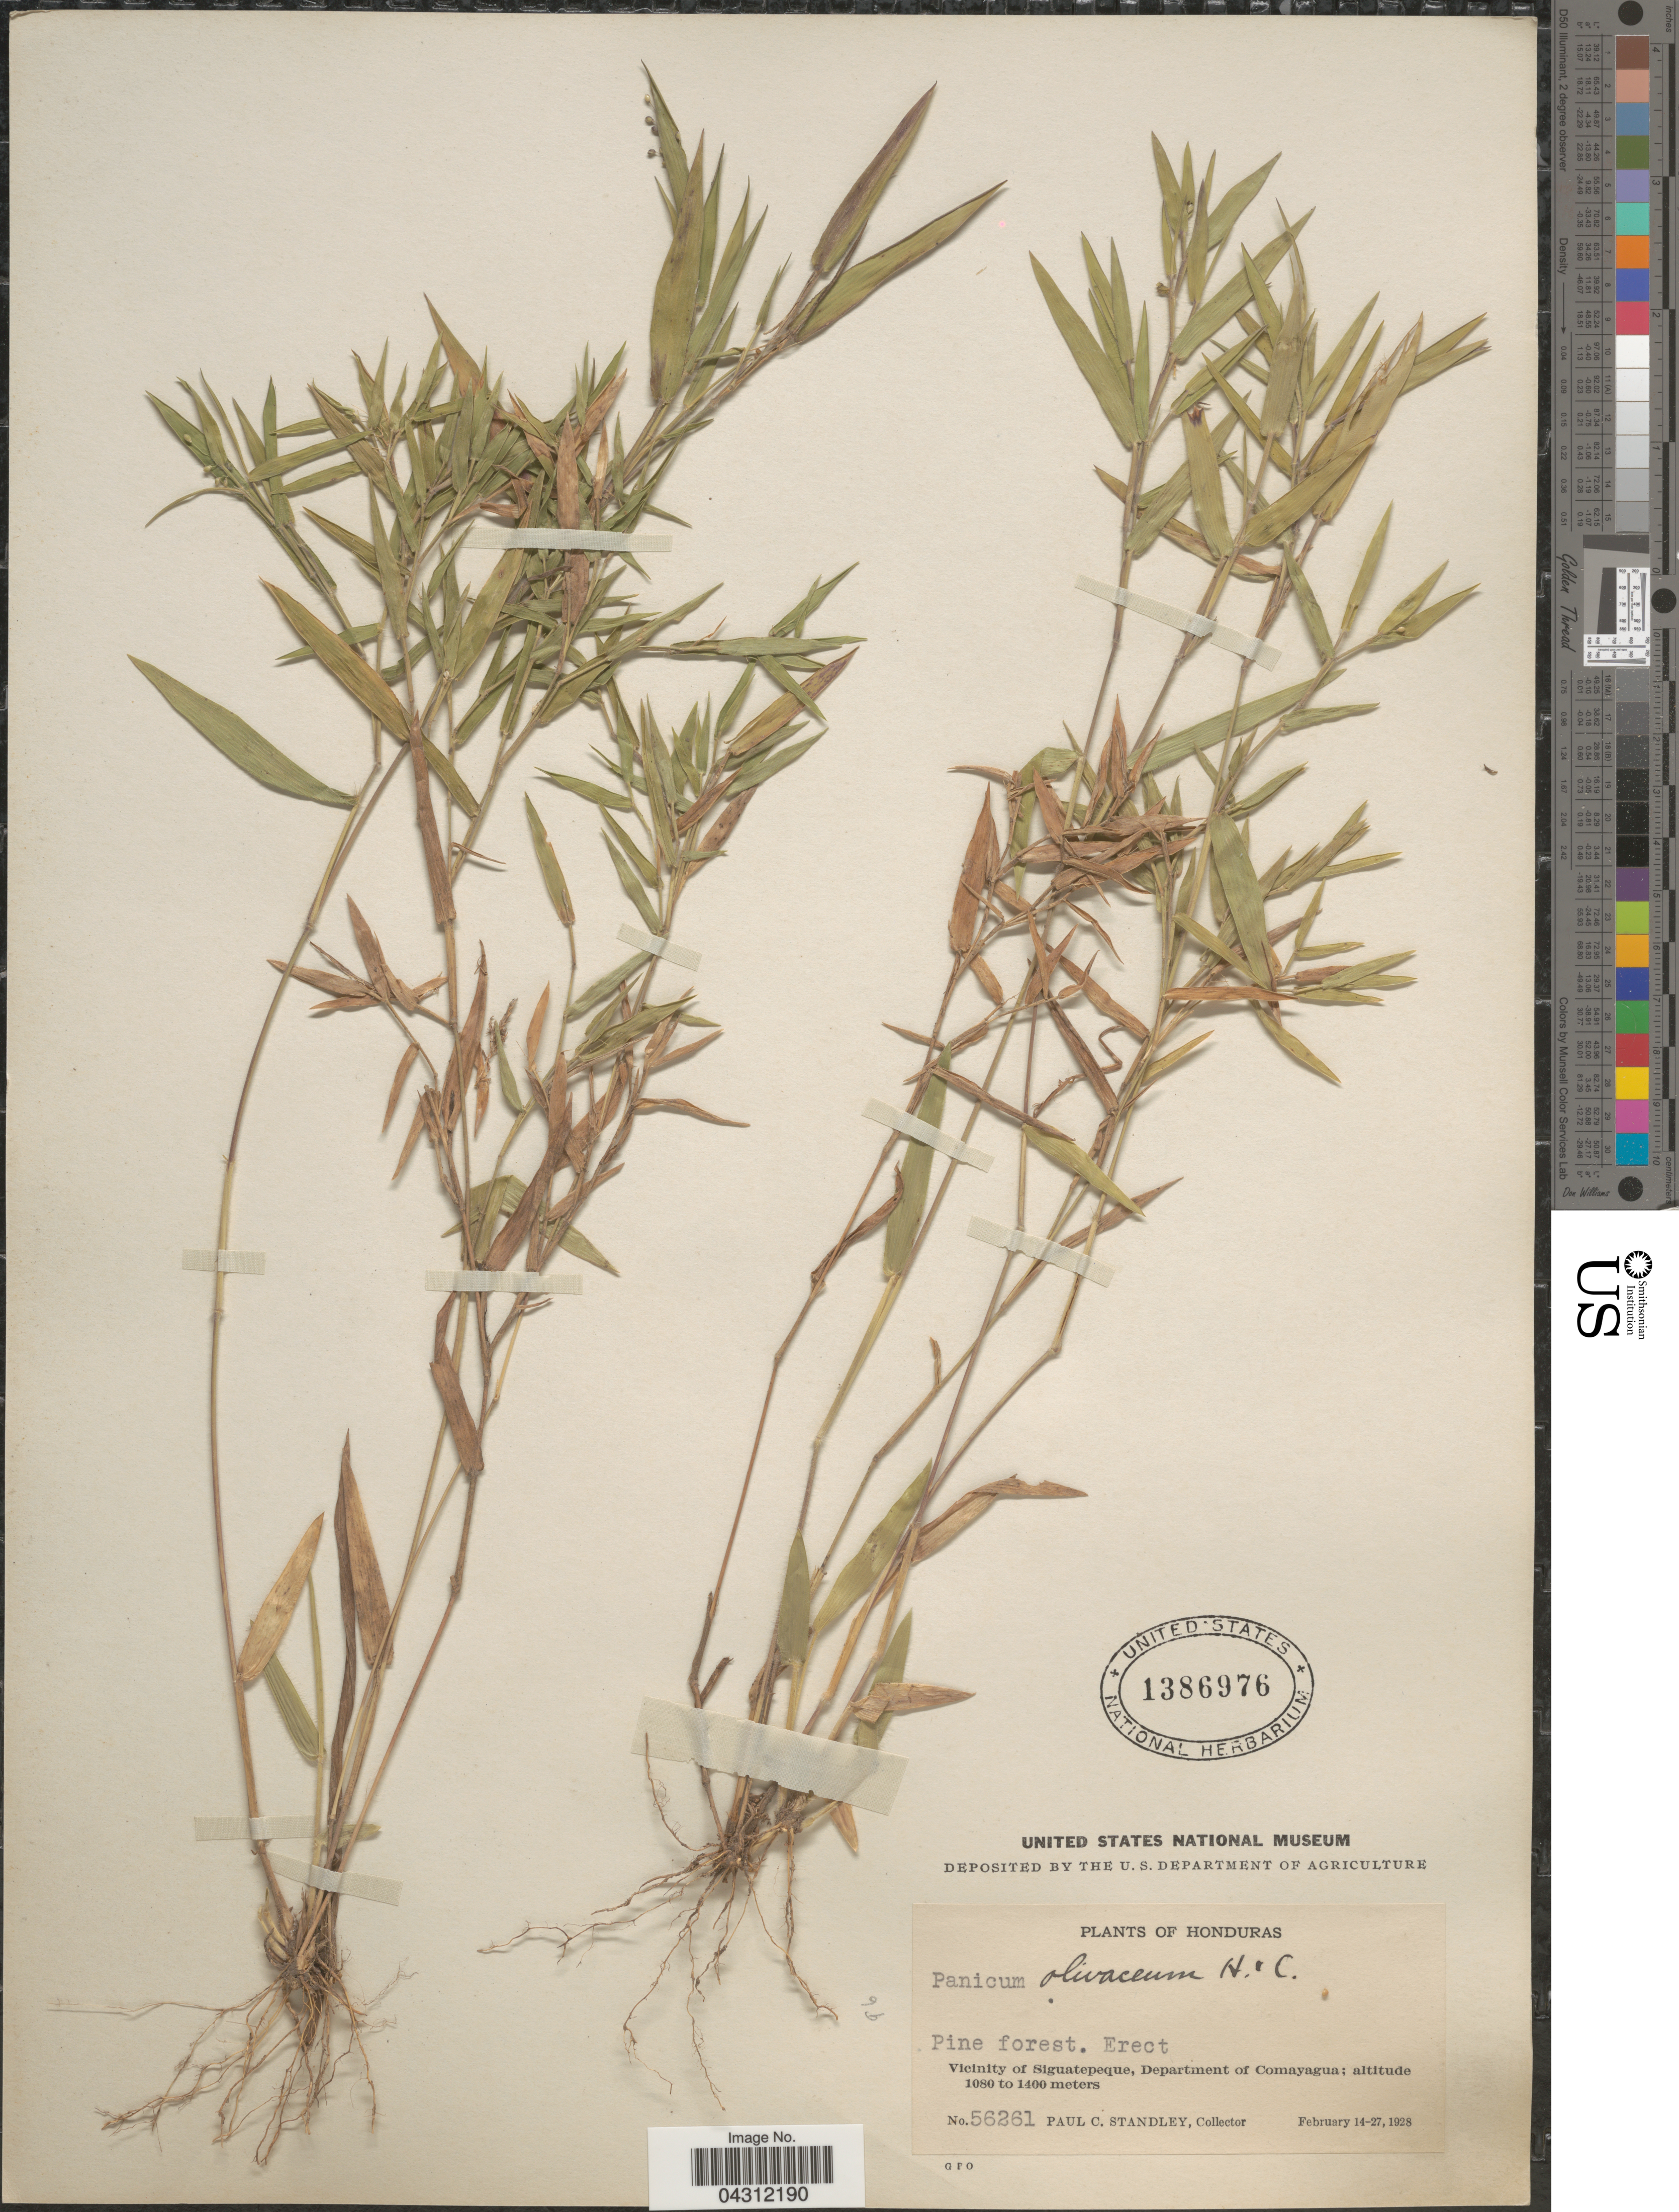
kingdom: Plantae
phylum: Tracheophyta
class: Liliopsida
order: Poales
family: Poaceae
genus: Dichanthelium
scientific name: Dichanthelium acuminatum var. acuminatum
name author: (Sw.) Gould & C.A. Clark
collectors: P. C. Standley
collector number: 56261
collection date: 1928-02-14/1928-02-27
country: Honduras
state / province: Comayagua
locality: Vicinity of Siguatepeque, Department of Comayagua.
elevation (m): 1080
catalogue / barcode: US 1386976